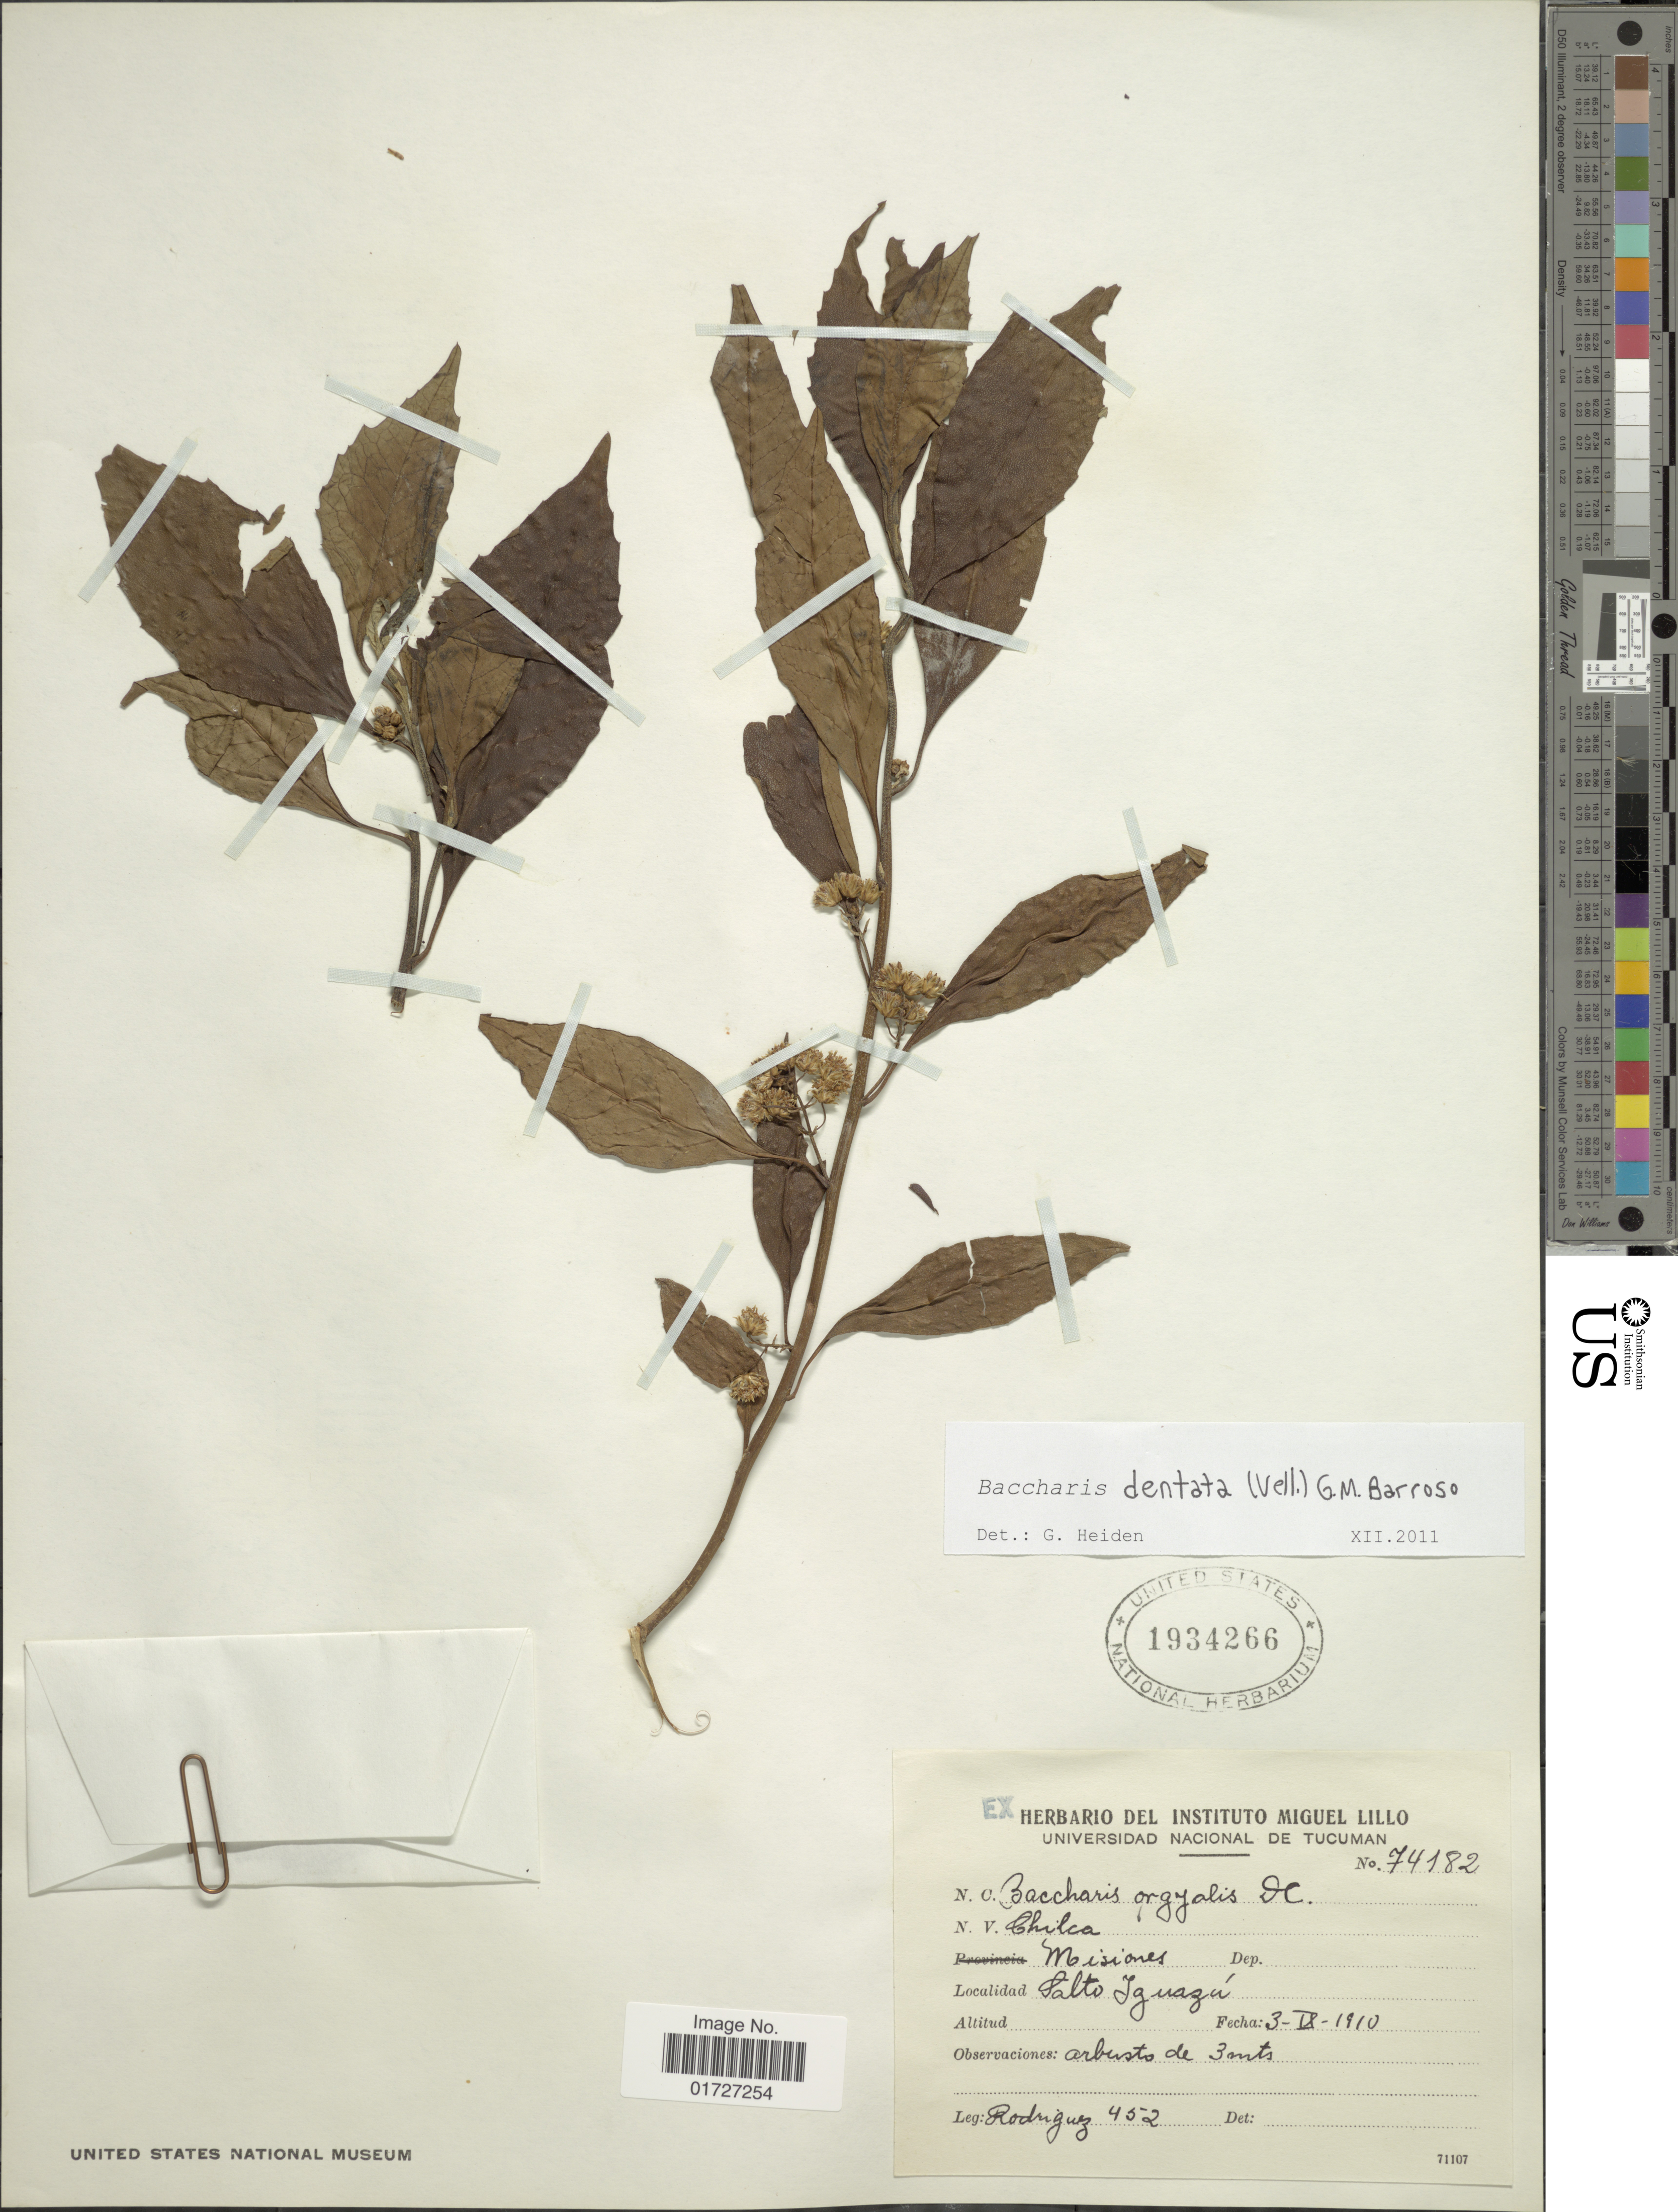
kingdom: Plantae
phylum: Tracheophyta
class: Magnoliopsida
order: Asterales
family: Asteraceae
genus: Baccharis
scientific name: Baccharis dentata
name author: (Vell.) G.M. Barroso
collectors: Rodriguez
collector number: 452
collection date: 1910-09-03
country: Argentina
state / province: Misiones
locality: Salto Iguazu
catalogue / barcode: US 1934266